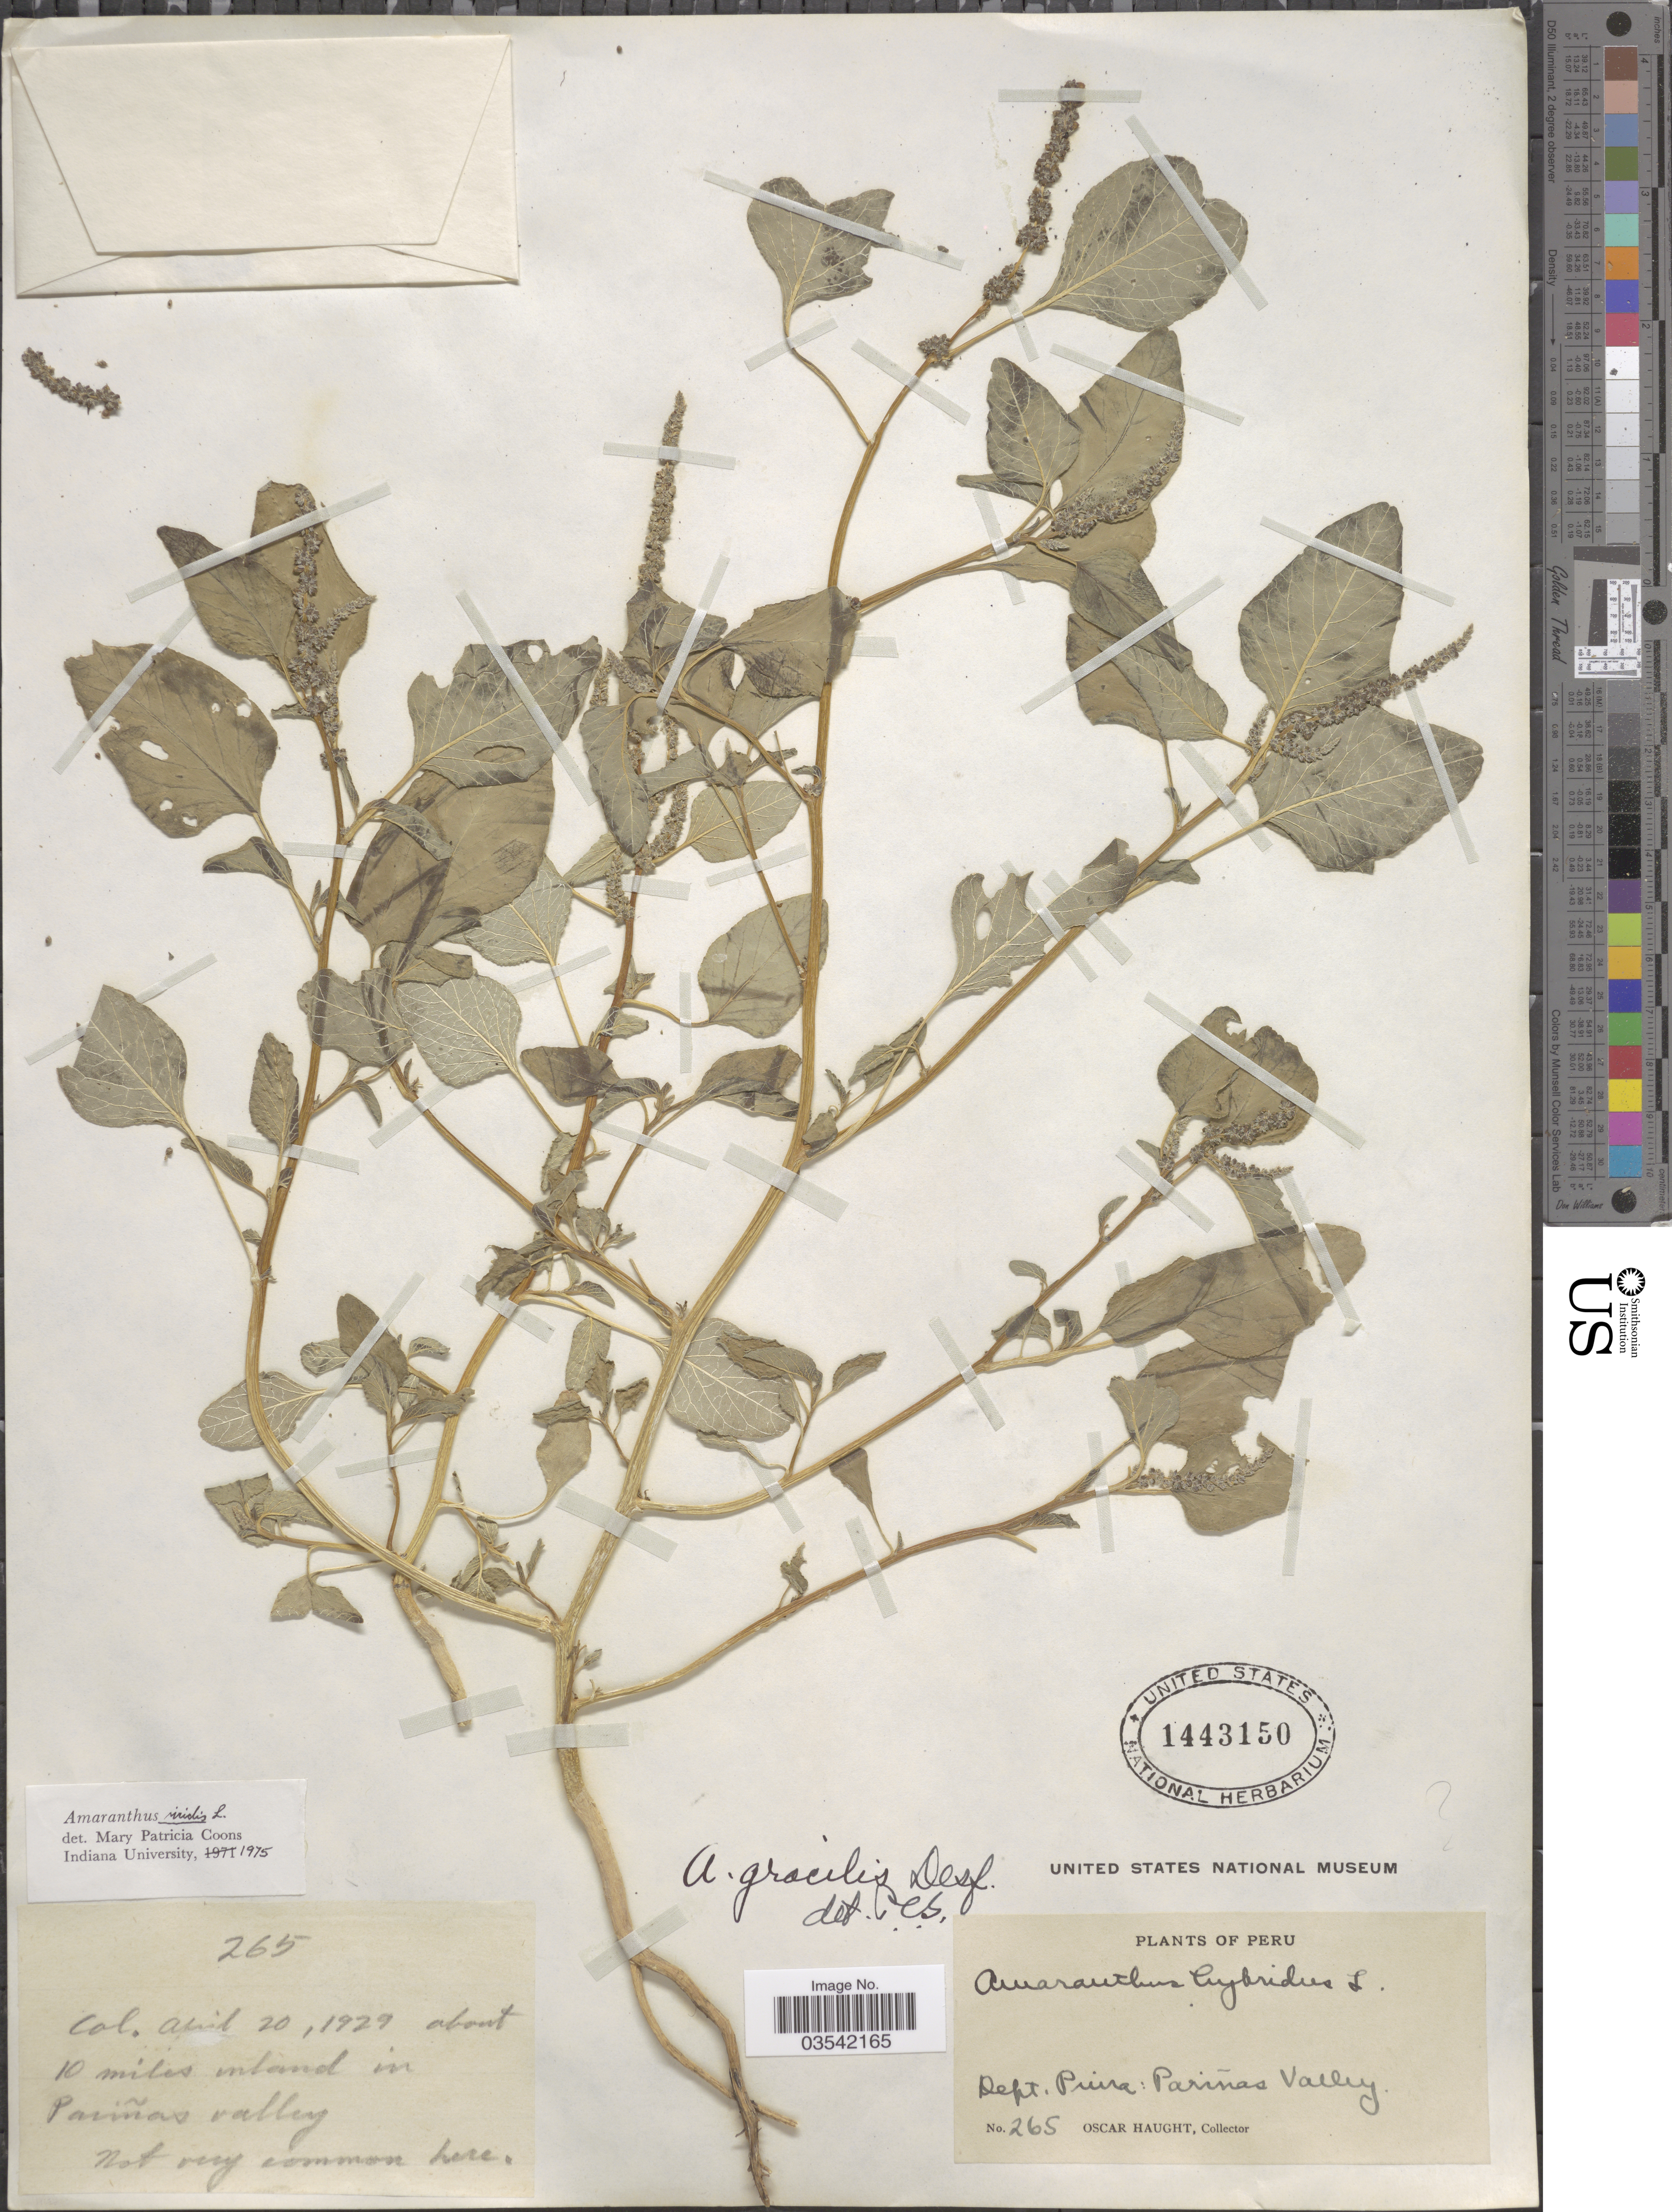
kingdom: Plantae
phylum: Tracheophyta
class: Magnoliopsida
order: Caryophyllales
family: Amaranthaceae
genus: Amaranthus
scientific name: Amaranthus viridis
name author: L.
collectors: O. L. Haught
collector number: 265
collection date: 1929-04-20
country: Peru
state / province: Piura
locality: Dept. Piura: Pariñas Valley.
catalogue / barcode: US 1443150